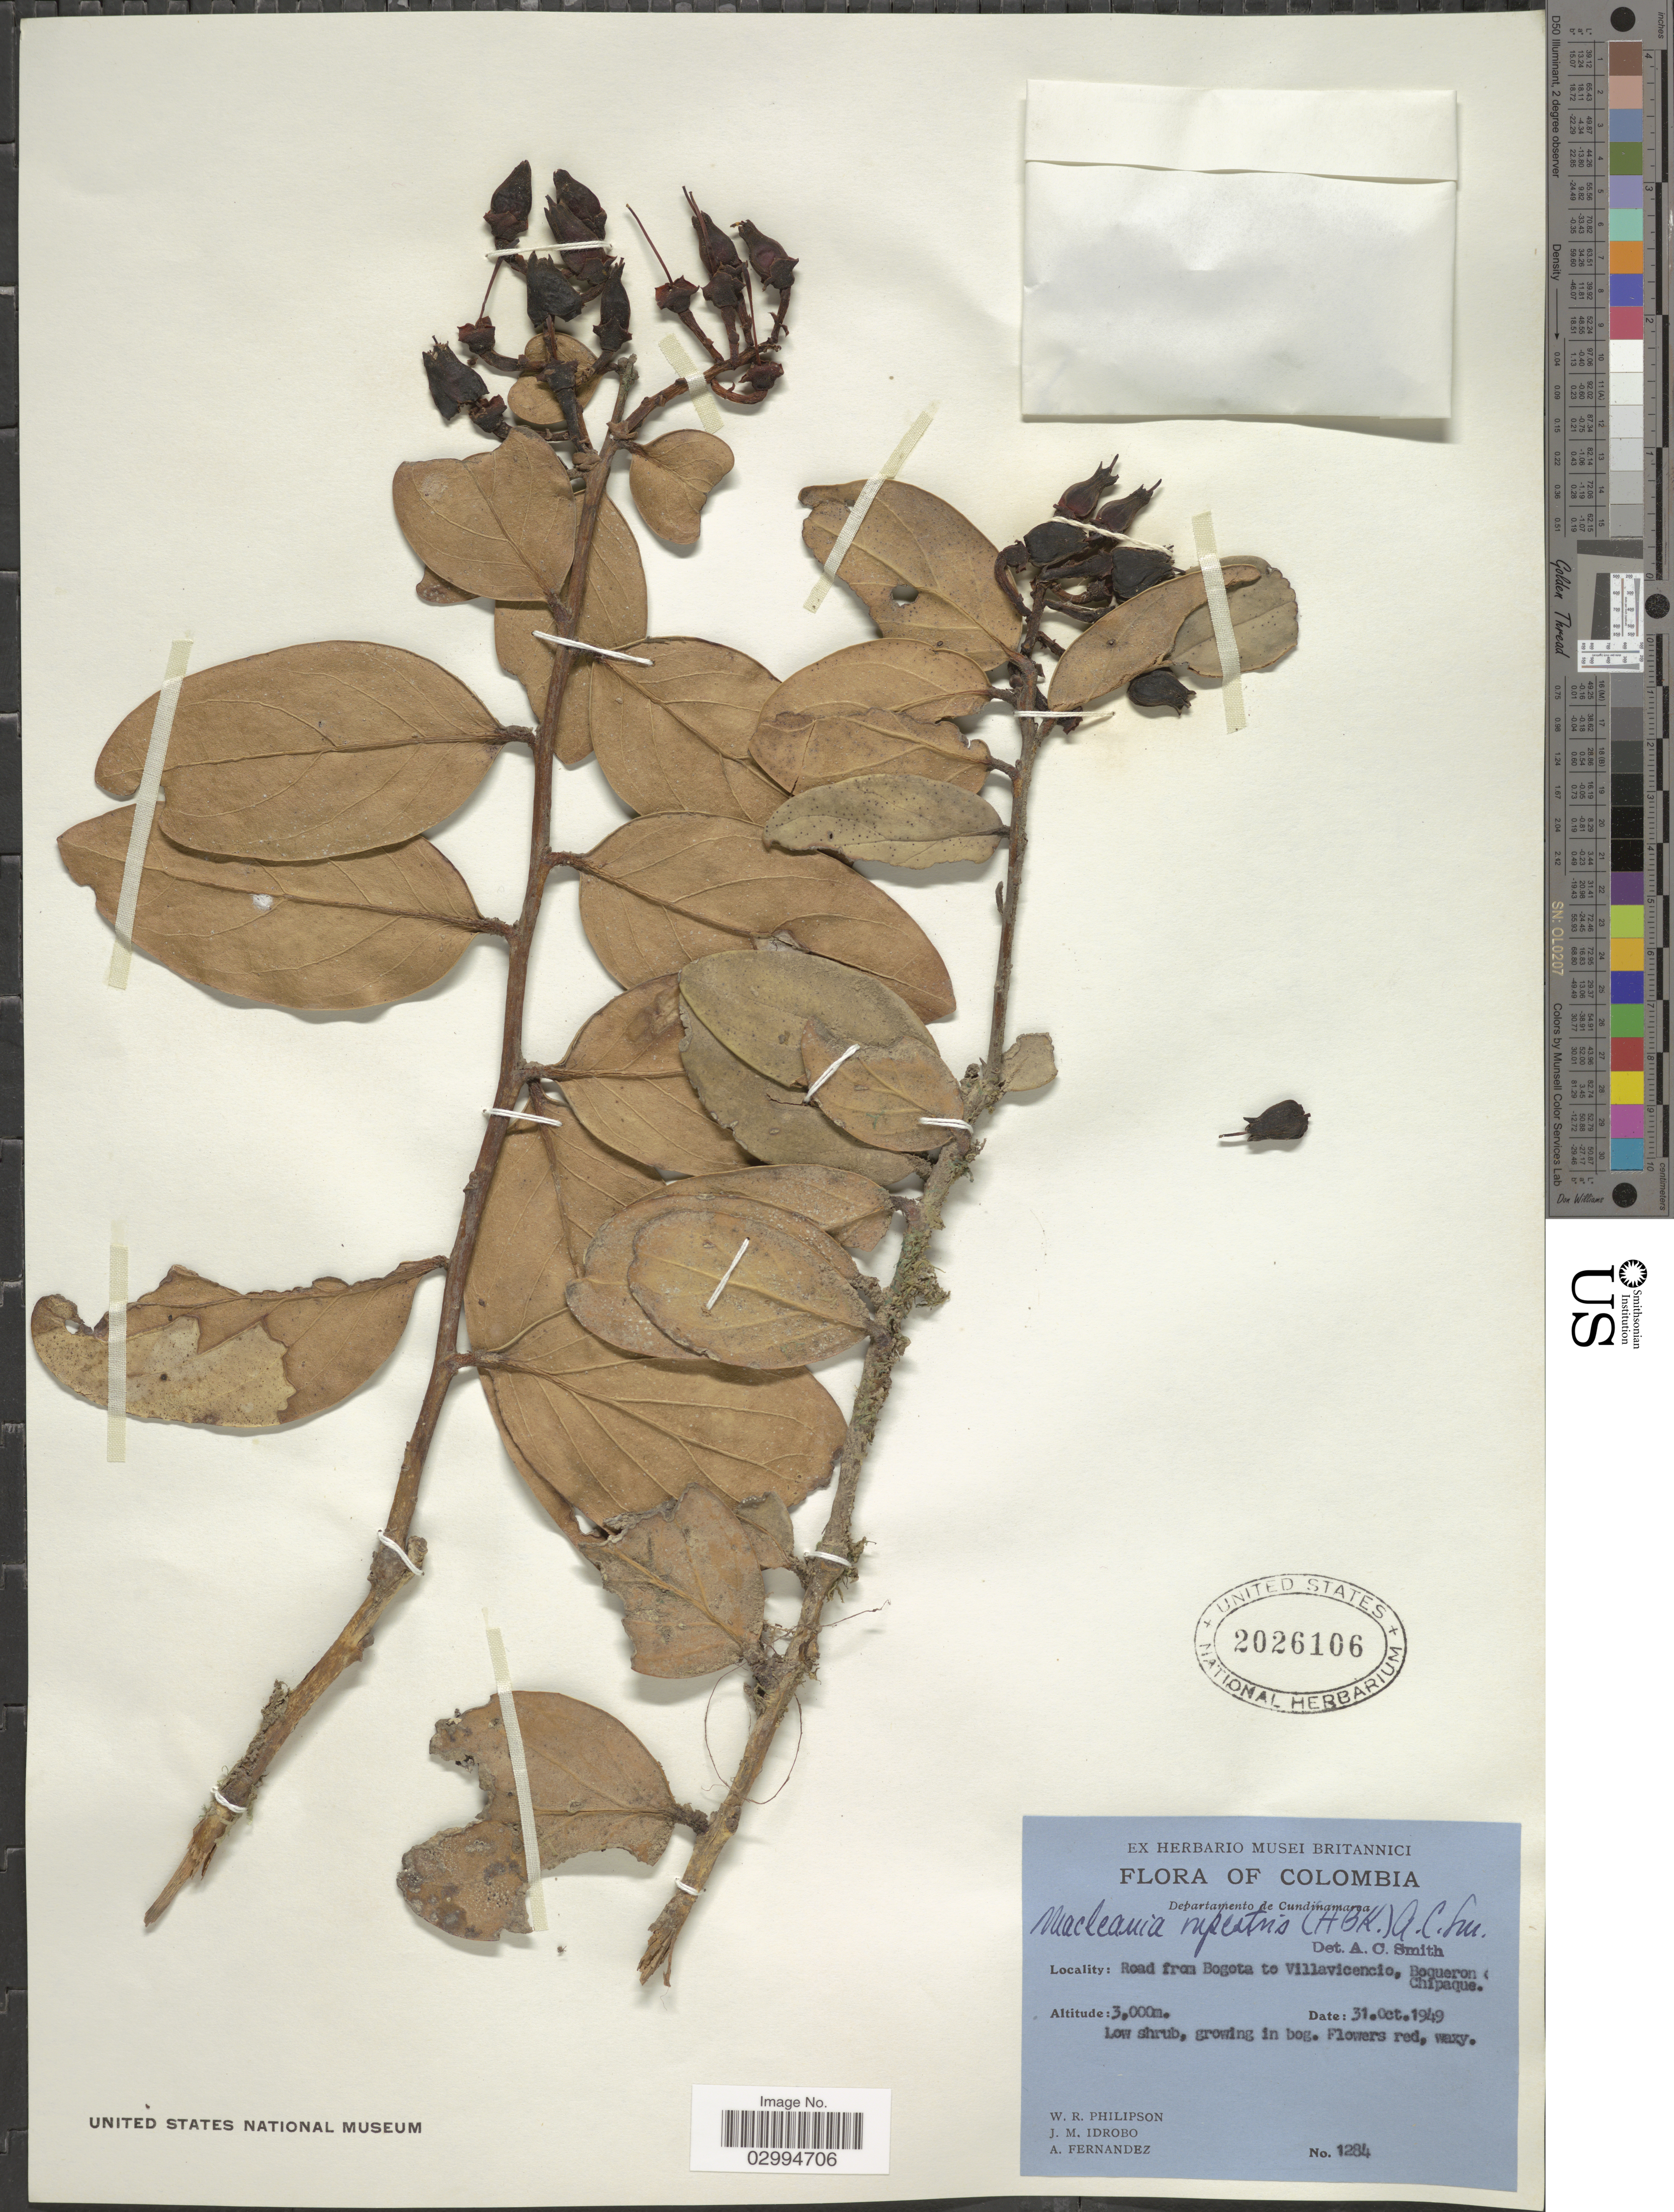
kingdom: Plantae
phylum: Tracheophyta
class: Magnoliopsida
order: Ericales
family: Ericaceae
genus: Macleania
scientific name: Macleania rupestris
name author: (Kunth) A.C. Sm.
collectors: W. R. Philipson, J. M. Idrobo & A. Fernandez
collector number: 1284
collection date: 1949-10-31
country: Colombia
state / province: Cundinamarca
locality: Departamento de Cundinamarca. Road from Bogota to Villavicencio, Boqueron ( [unsure placement] Chipaque.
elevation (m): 3000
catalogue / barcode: US 2026106